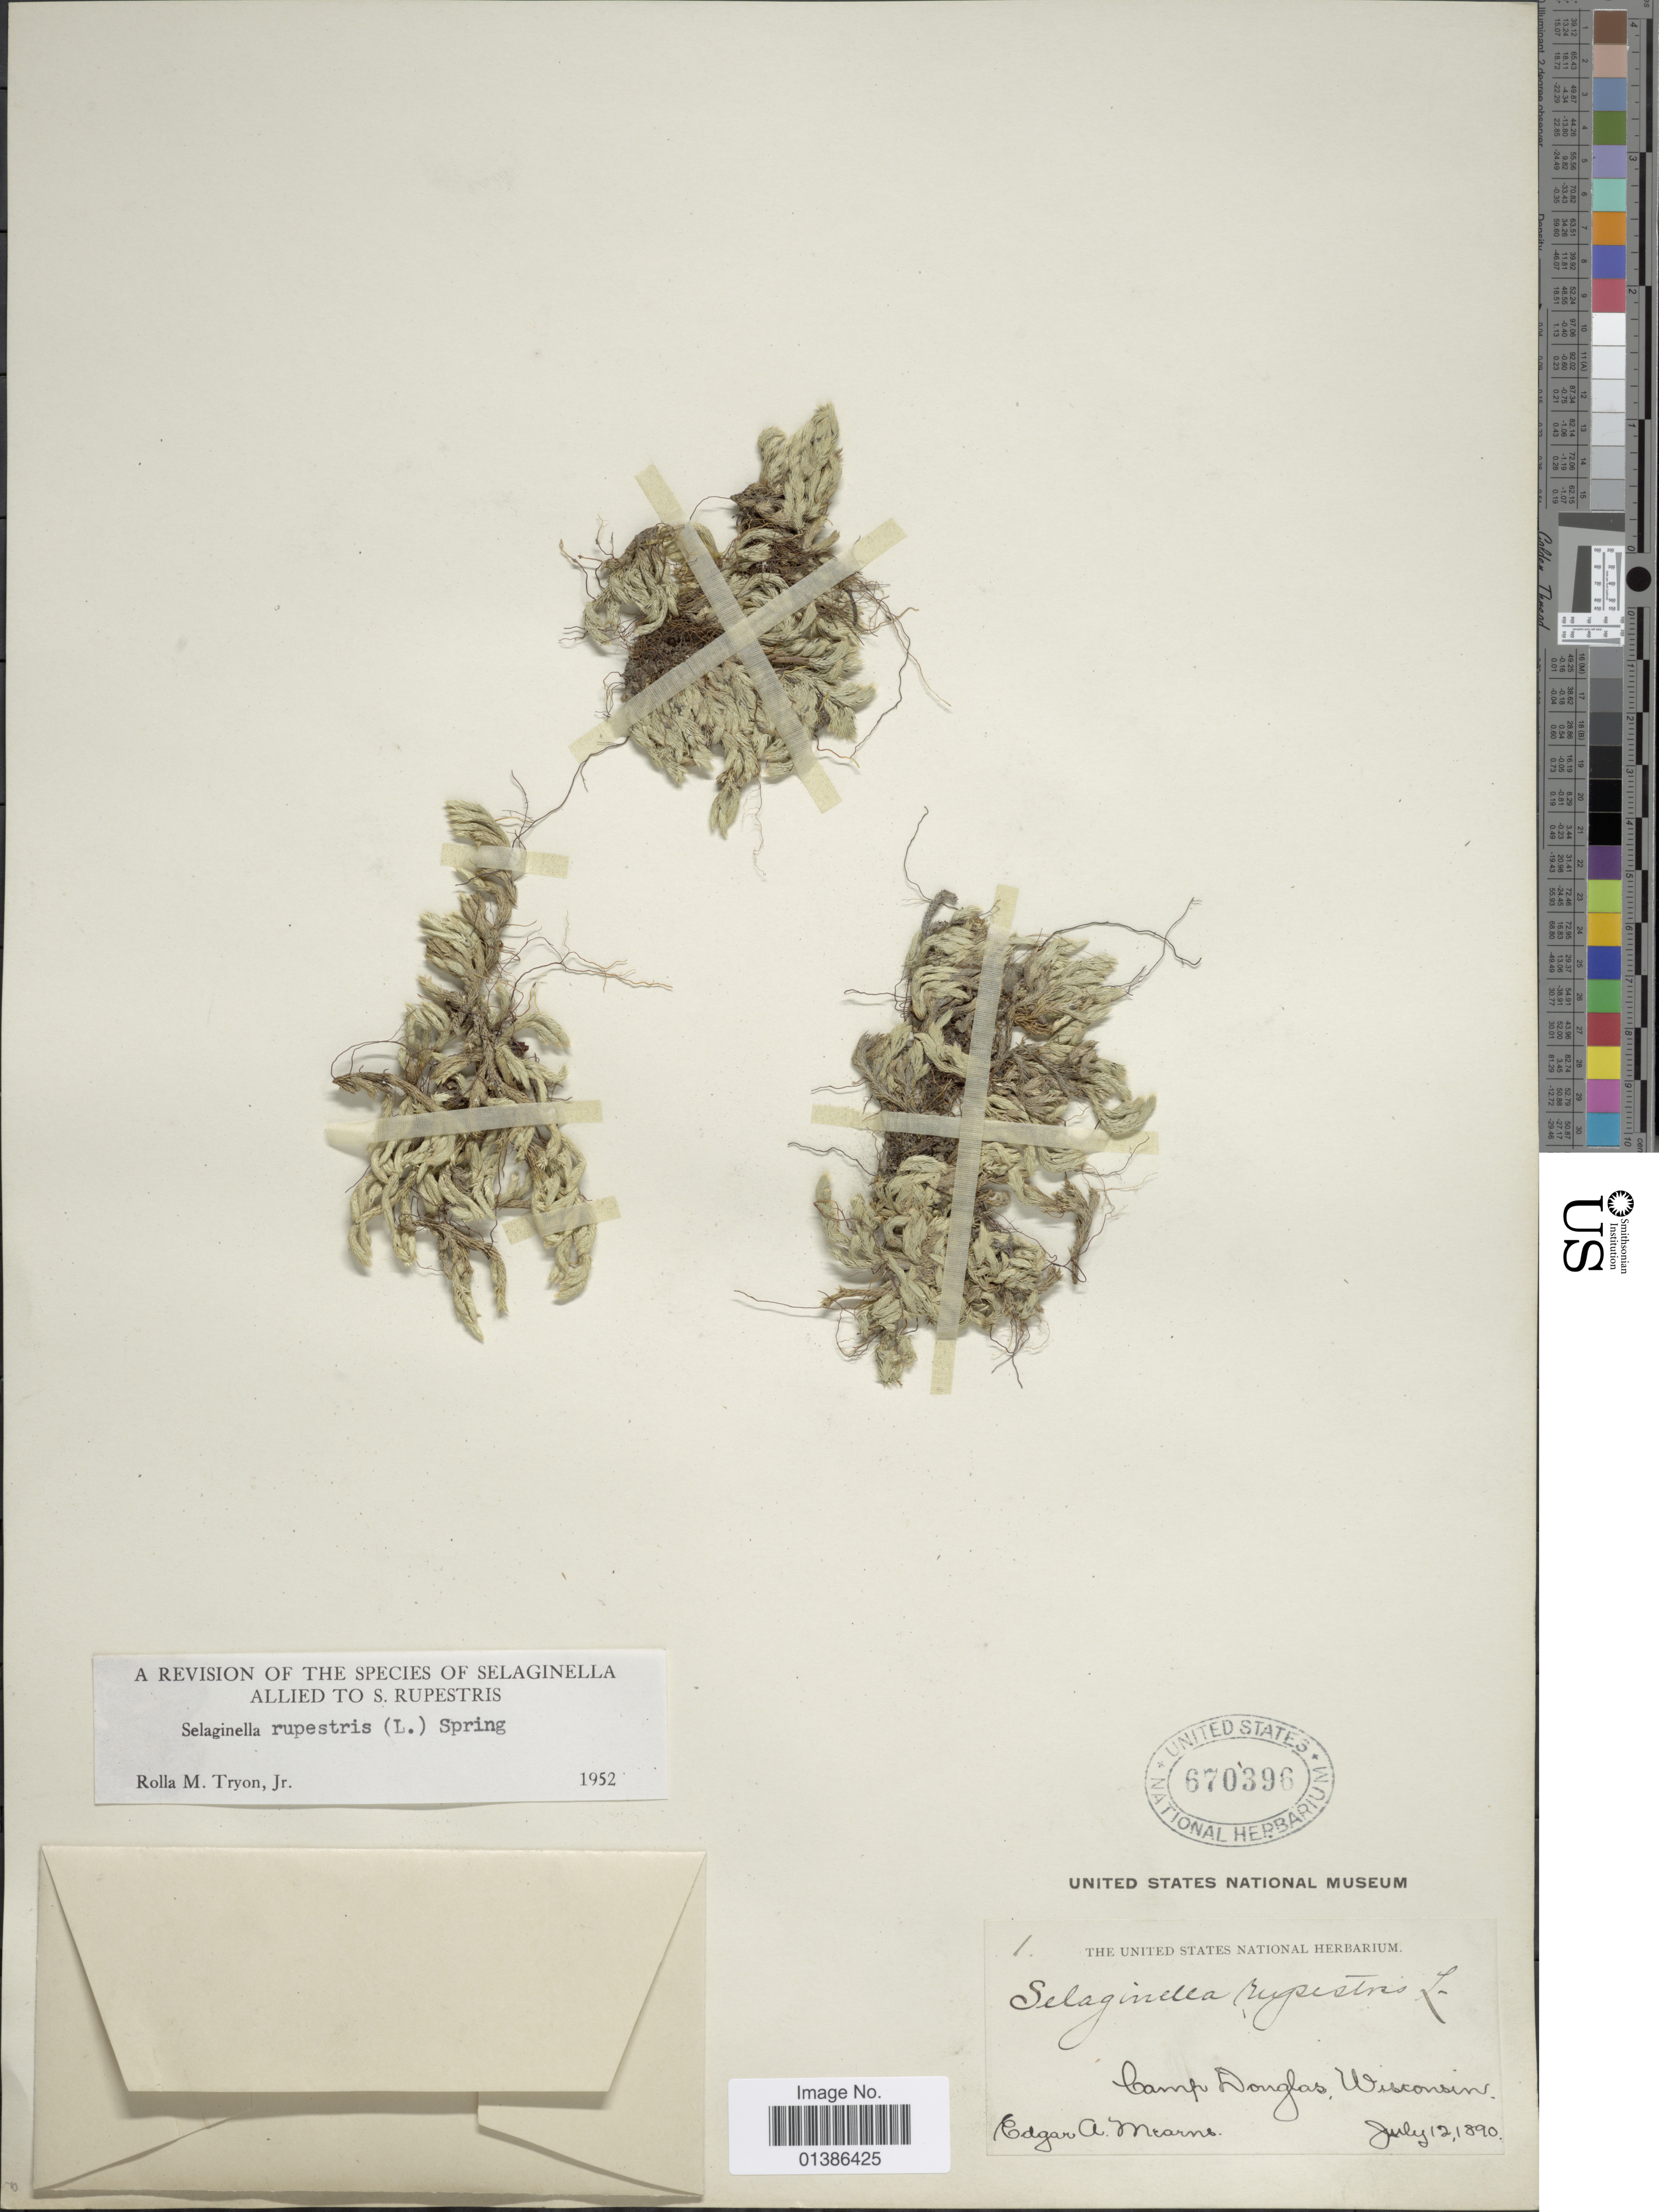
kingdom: Plantae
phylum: Tracheophyta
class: Lycopodiopsida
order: Selaginellales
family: Selaginellaceae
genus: Selaginella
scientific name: Selaginella rupestris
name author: (L.) Spring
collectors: E. A. Mearns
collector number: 1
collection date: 1890-07-12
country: United States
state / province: Wisconsin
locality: Camp Douglas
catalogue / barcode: US 670396